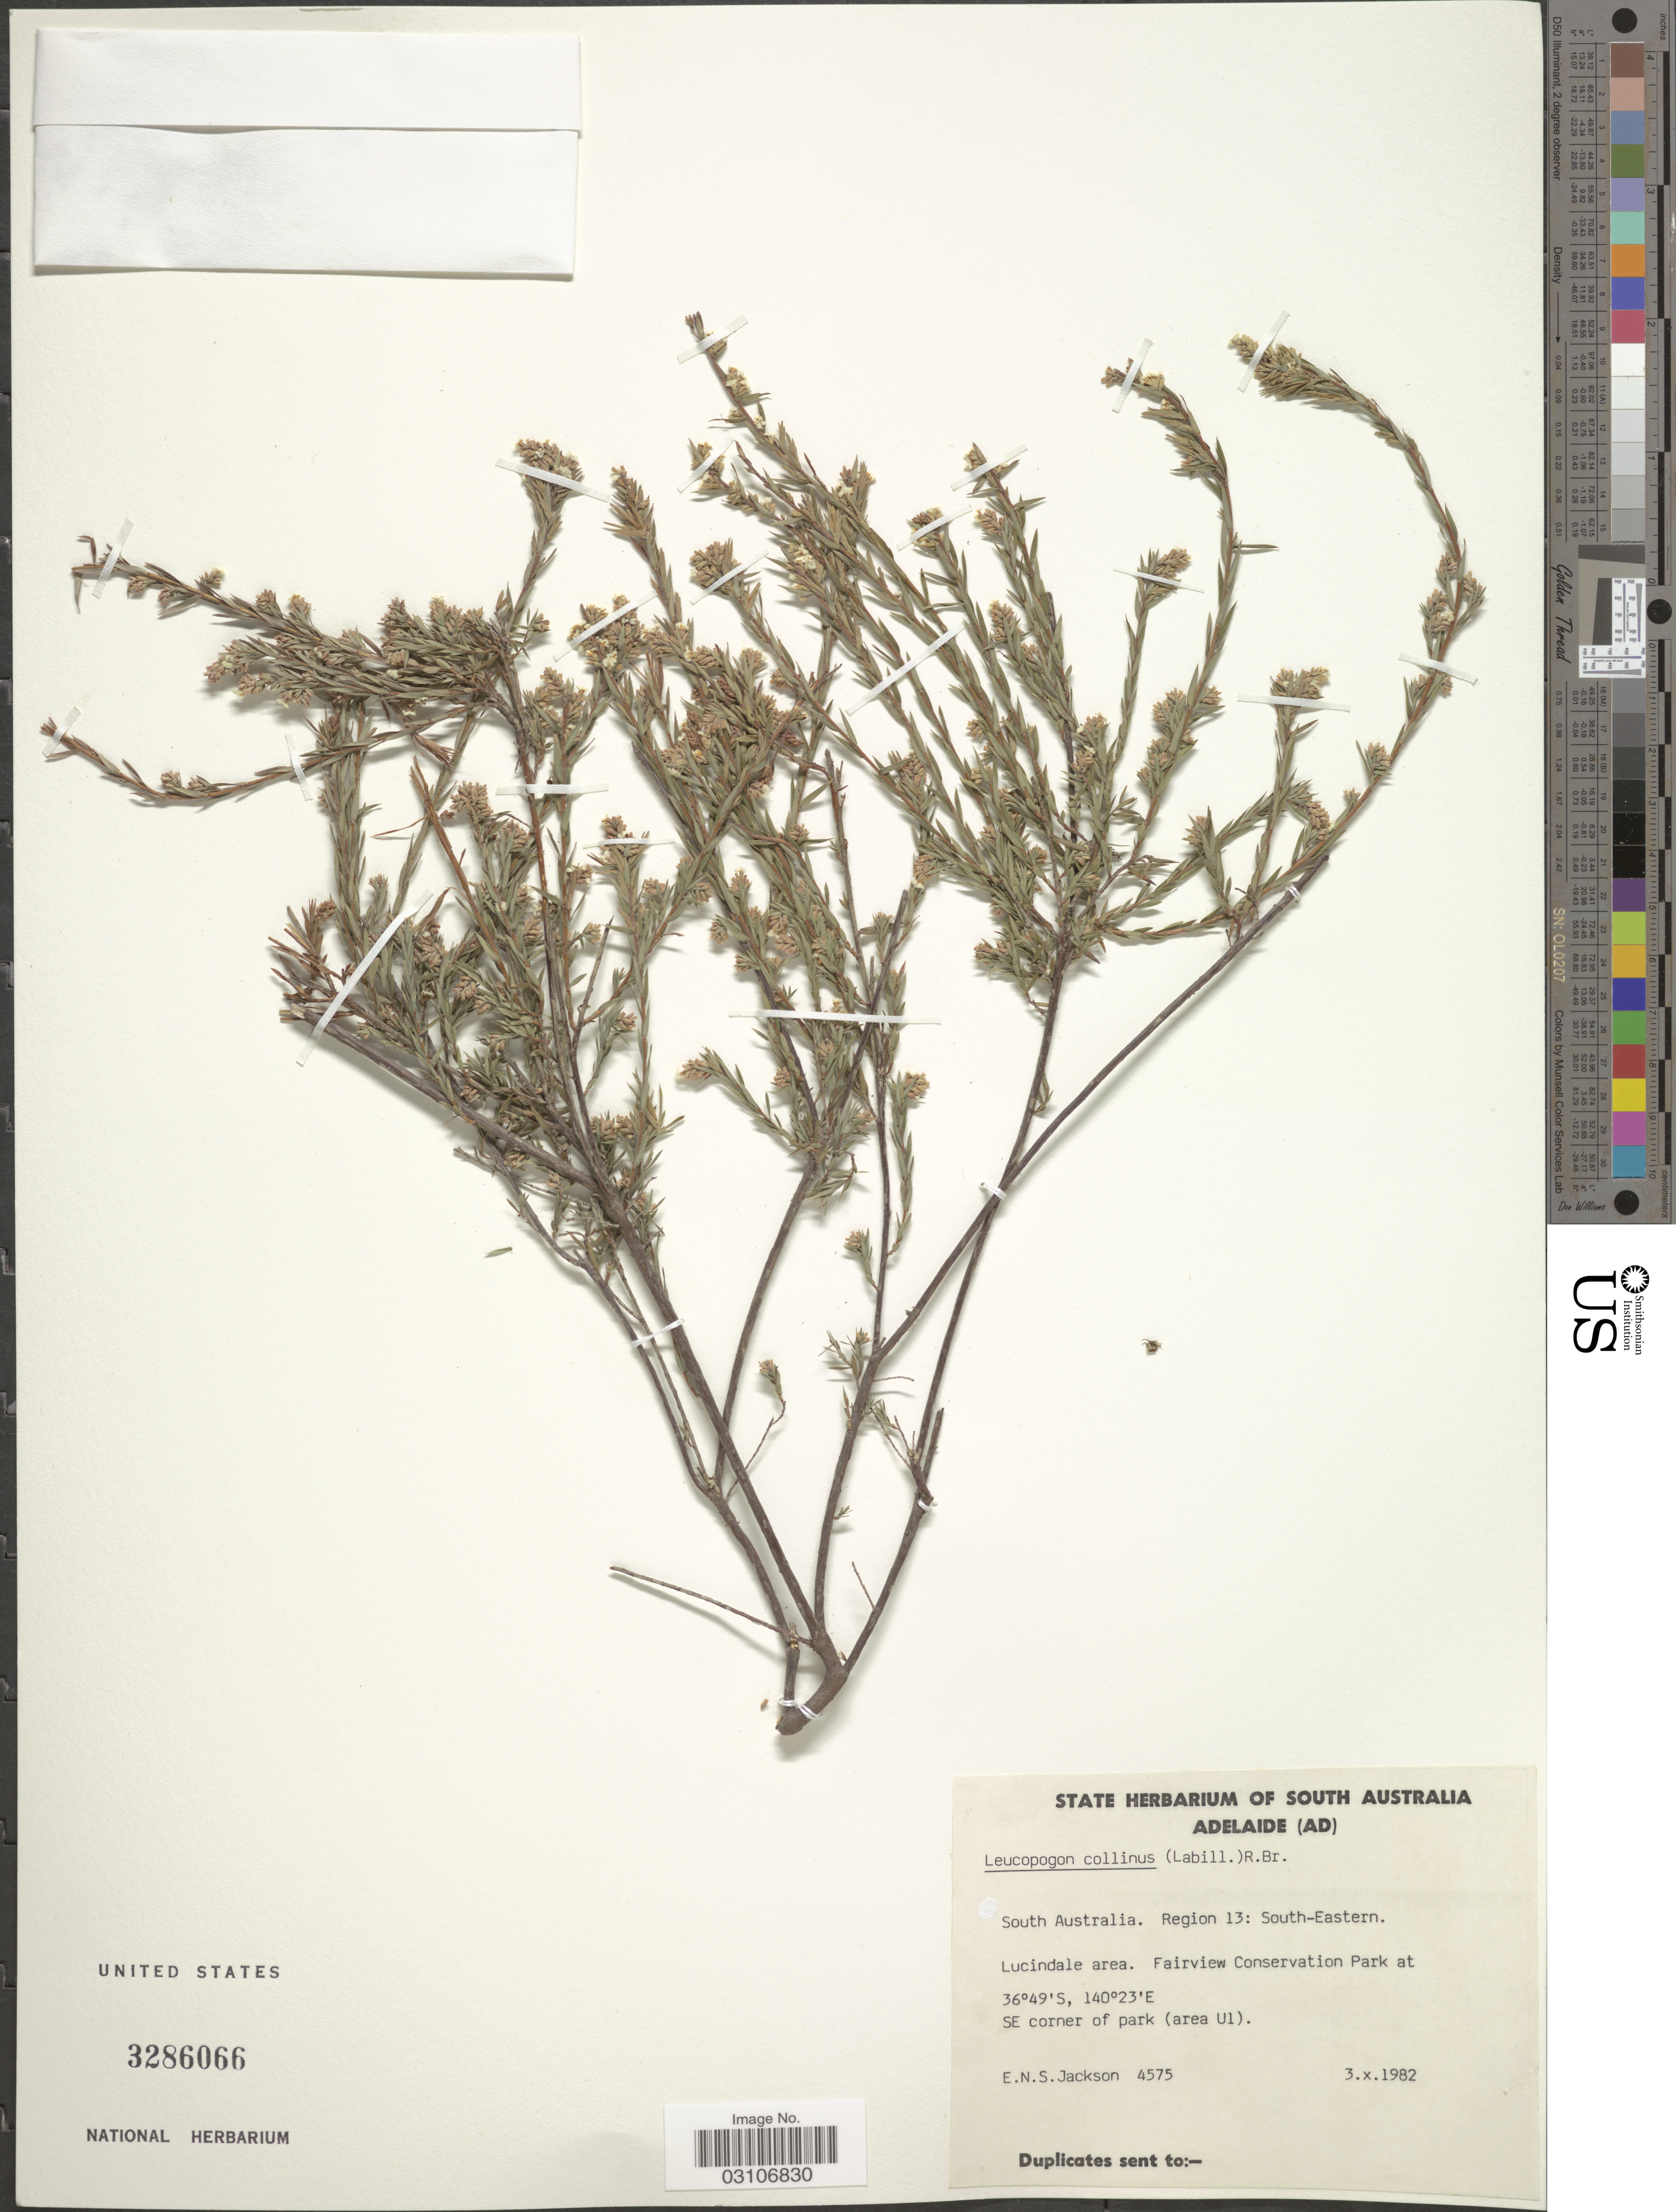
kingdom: Plantae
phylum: Tracheophyta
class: Magnoliopsida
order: Ericales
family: Ericaceae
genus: Leucopogon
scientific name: Leucopogon collinus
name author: R. Br.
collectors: E. Jackson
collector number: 4575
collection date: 1982-10-03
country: Australia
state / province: South Australia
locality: Region 13: South-Eastern. Luncindale area. Fairview Conservation Park at SE corner of park (area UI).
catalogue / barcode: US 3286066